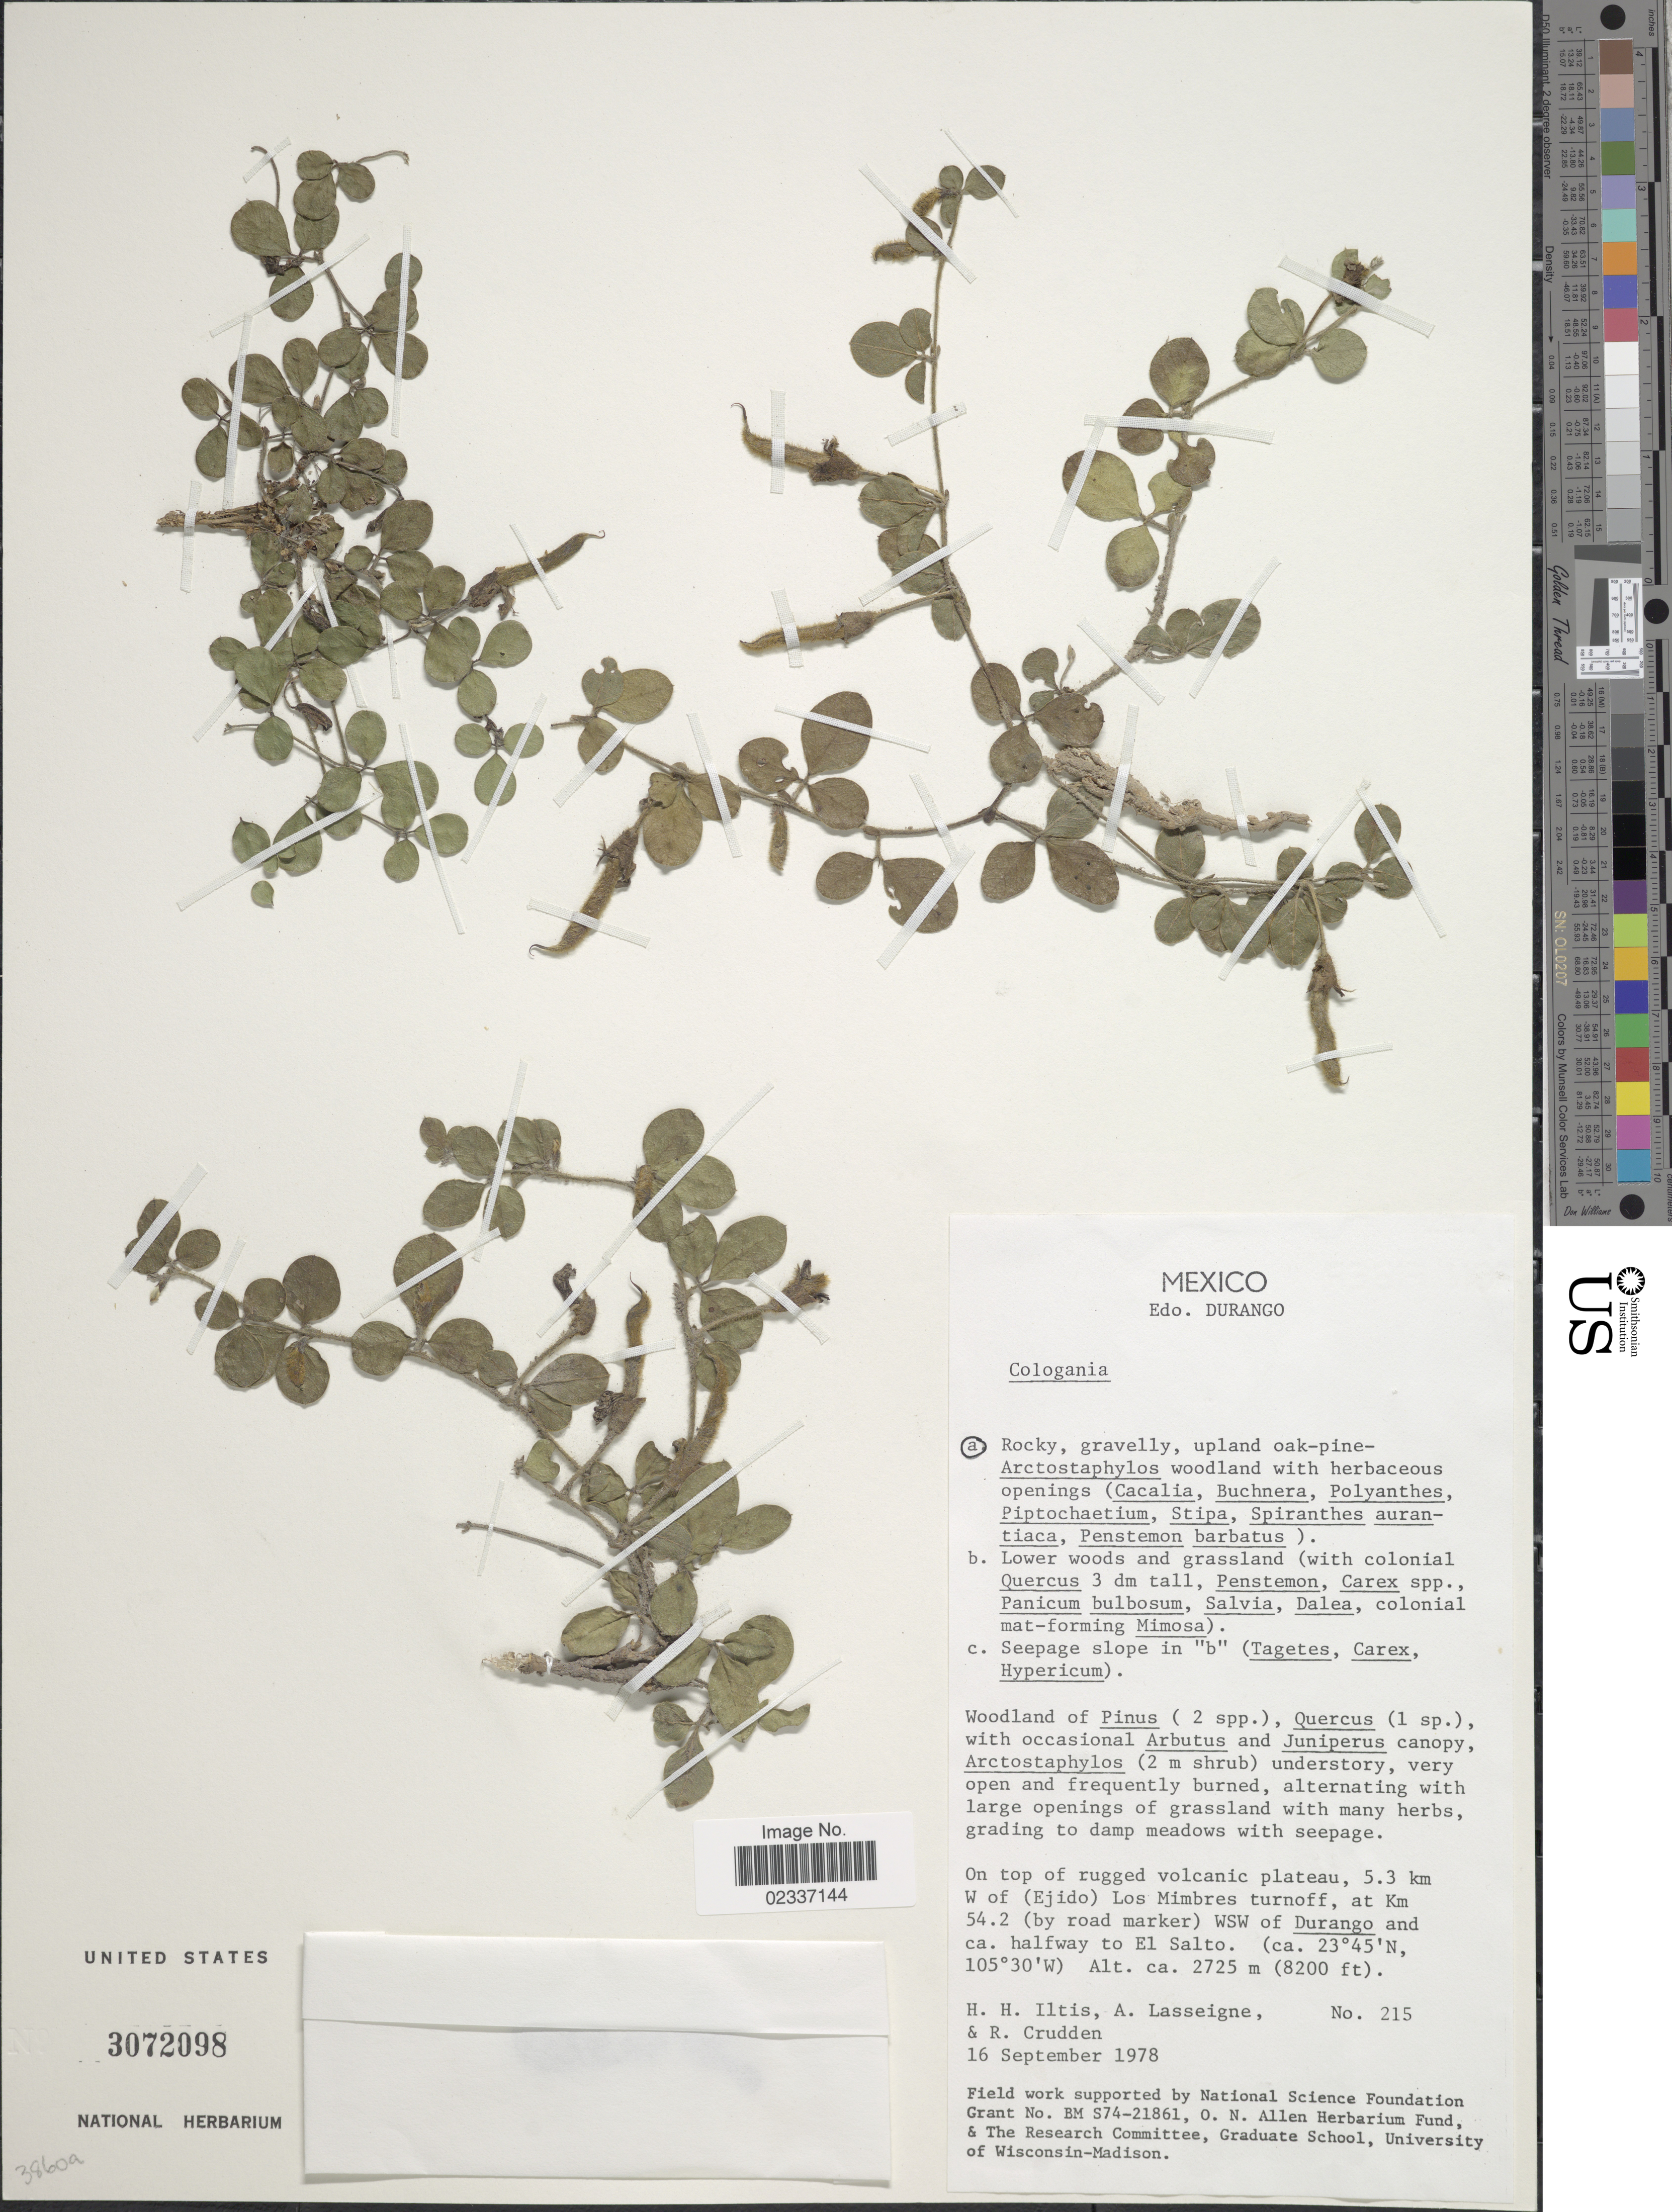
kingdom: Plantae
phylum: Tracheophyta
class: Magnoliopsida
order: Fabales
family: Fabaceae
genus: Cologania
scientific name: Cologania obovata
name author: Schltdl.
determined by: Flores F., Gabriel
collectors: H. H. Iltis, A. Lasseigne & R. Crudden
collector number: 215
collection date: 1978-09-16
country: Mexico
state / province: Durango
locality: On top of rugged volcanic plateau, 5.3 km W of (Ejido) Los Mimbres turnoff, at Km 54.2 (bu road marker) WSW of Durango and ca. halfway to El Salto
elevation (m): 2499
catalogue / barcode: US 3072098